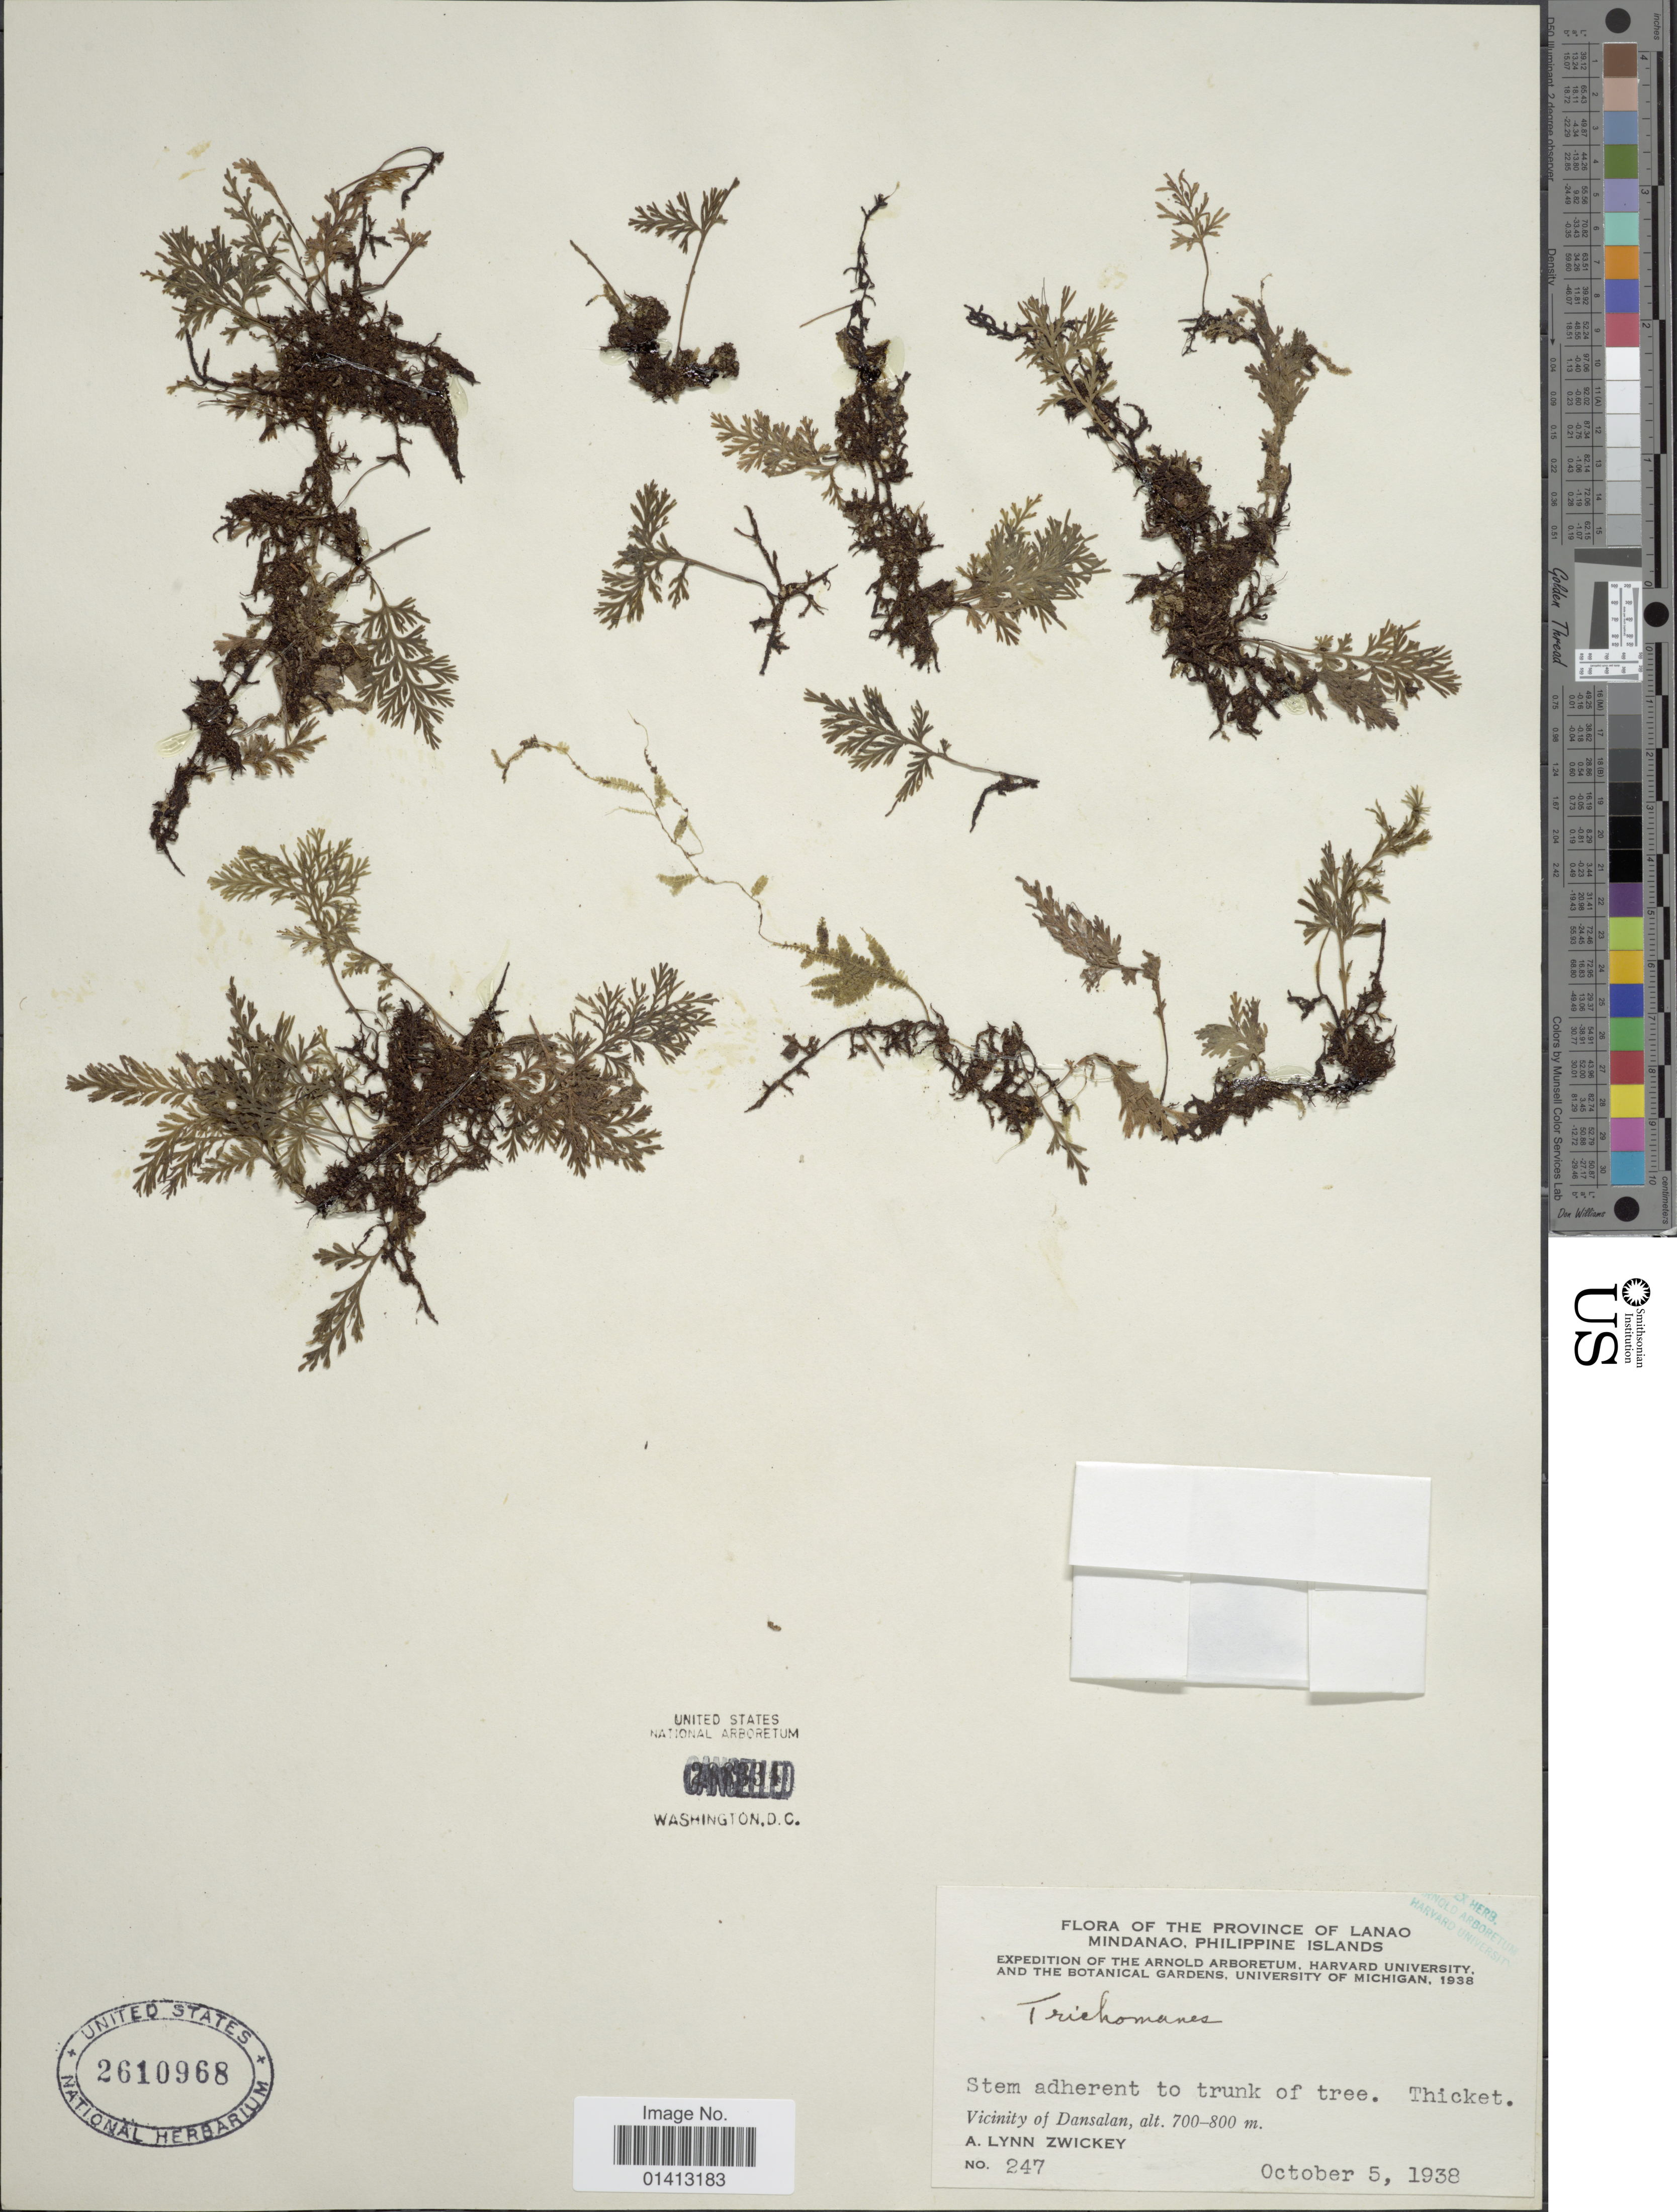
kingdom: Plantae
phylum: Tracheophyta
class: Polypodiopsida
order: Hymenophyllales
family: Hymenophyllaceae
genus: Crepidomanes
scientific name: Crepidomanes sp.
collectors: A. Zwickey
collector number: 247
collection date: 1938-10-05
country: Philippines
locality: The province of Lanao, Mindanao, Vicinity of Dansalan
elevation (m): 700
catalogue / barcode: US 2610968